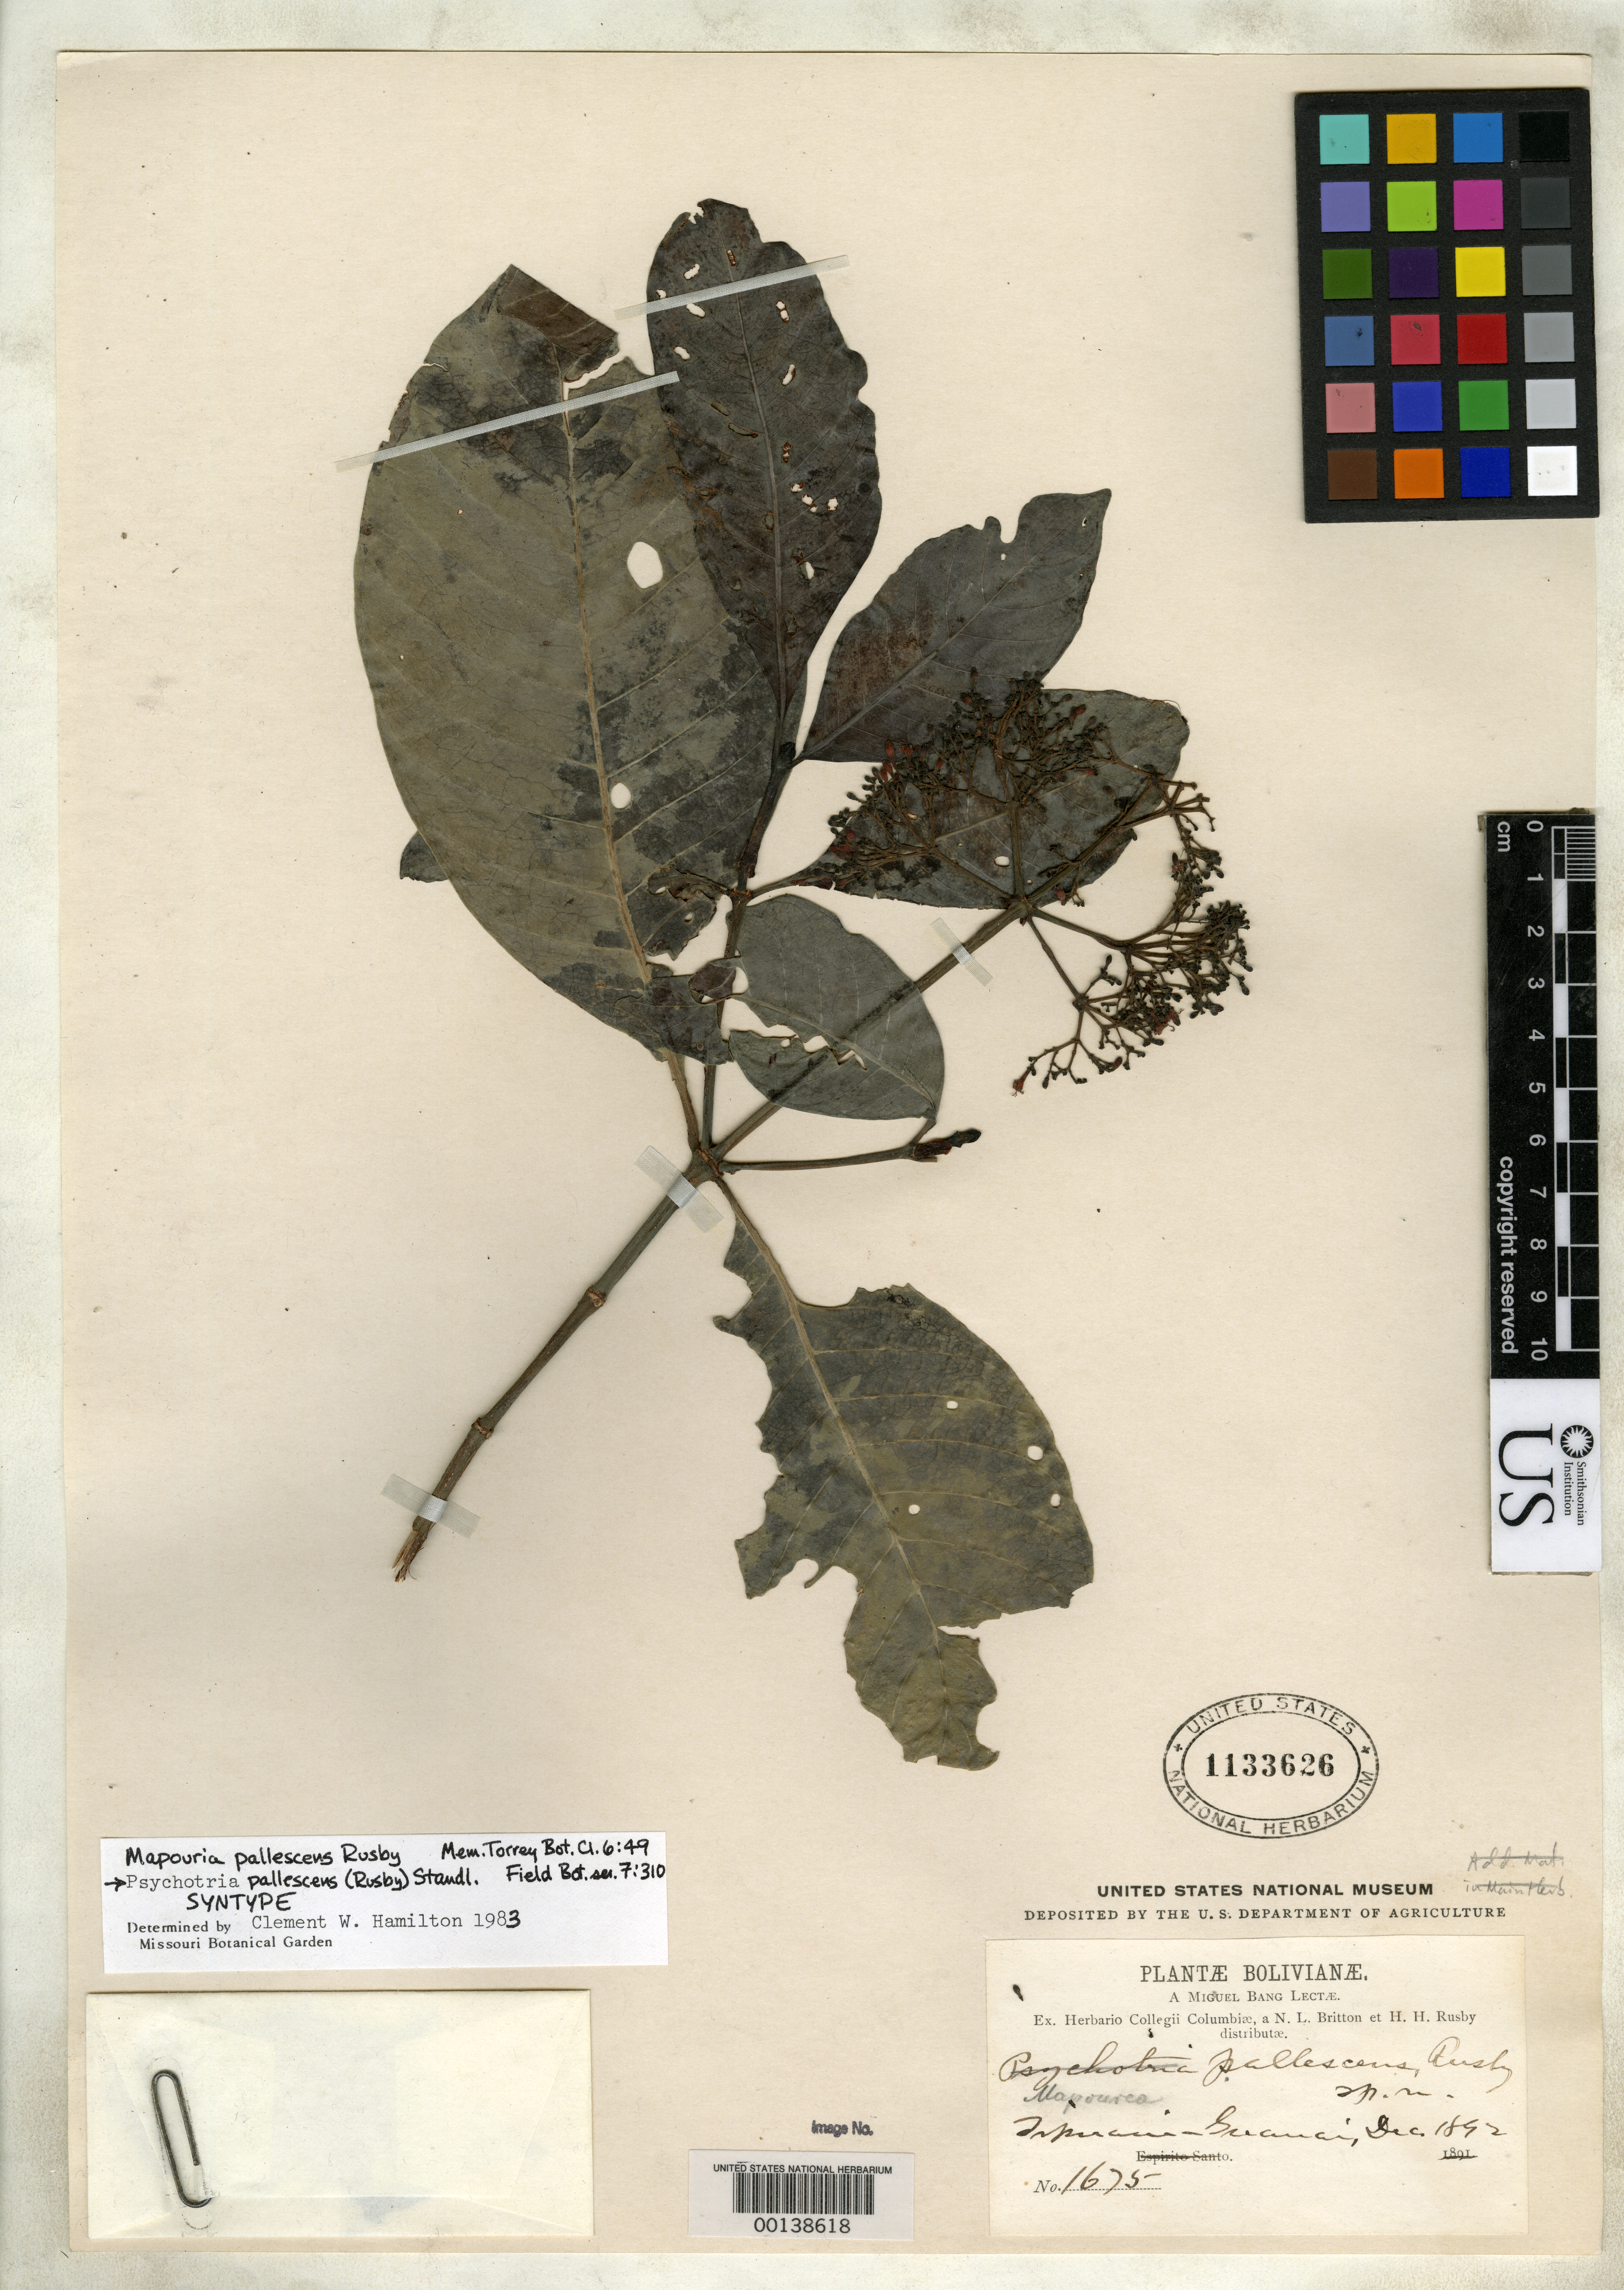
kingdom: Plantae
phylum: Tracheophyta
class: Magnoliopsida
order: Gentianales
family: Rubiaceae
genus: Mapouria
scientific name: Mapouria pallescens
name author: Rusby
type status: Syntype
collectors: M. Bang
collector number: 1675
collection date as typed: Dec 1892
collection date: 1892-12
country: Bolivia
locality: Between Tipuani and Guanai.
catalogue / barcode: US 1133626